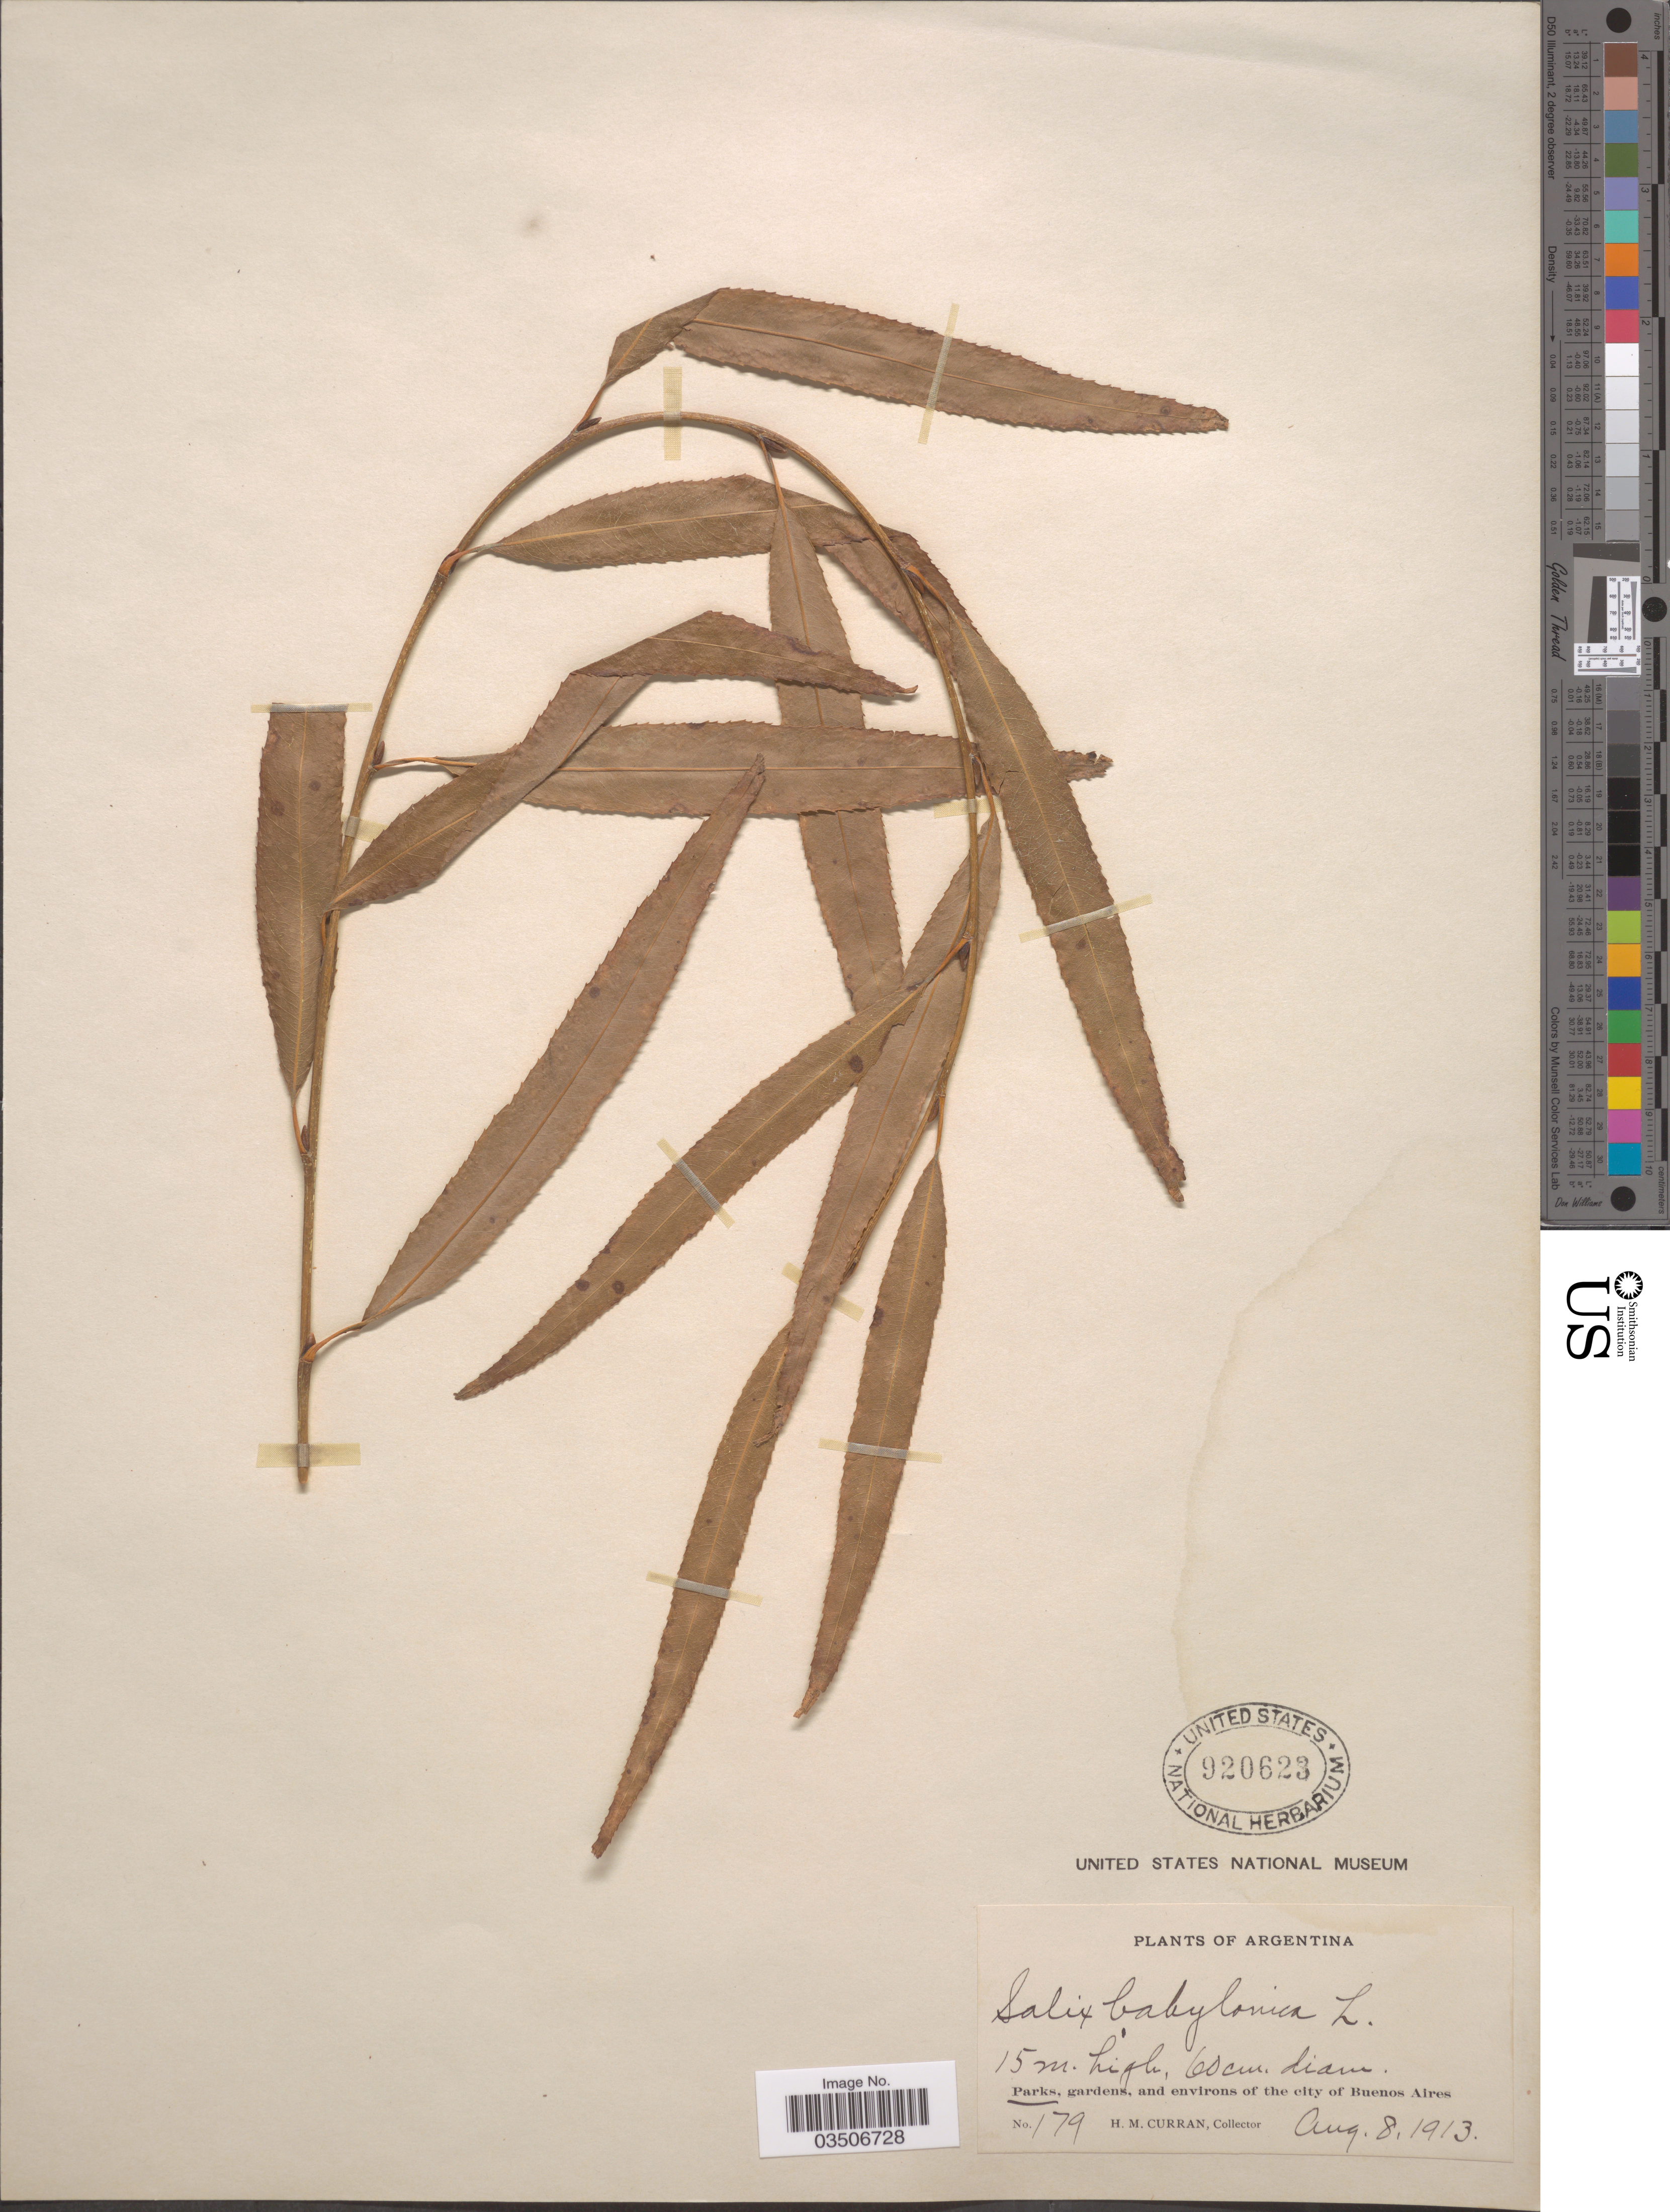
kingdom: Plantae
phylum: Tracheophyta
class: Magnoliopsida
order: Malpighiales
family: Salicaceae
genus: Salix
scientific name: Salix babylonica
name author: L.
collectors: H. M. Curran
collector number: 179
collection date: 1913-08-08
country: Argentina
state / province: Buenos Aires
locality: Parks and environs of the city of Buenos Aires.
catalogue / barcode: US 920623